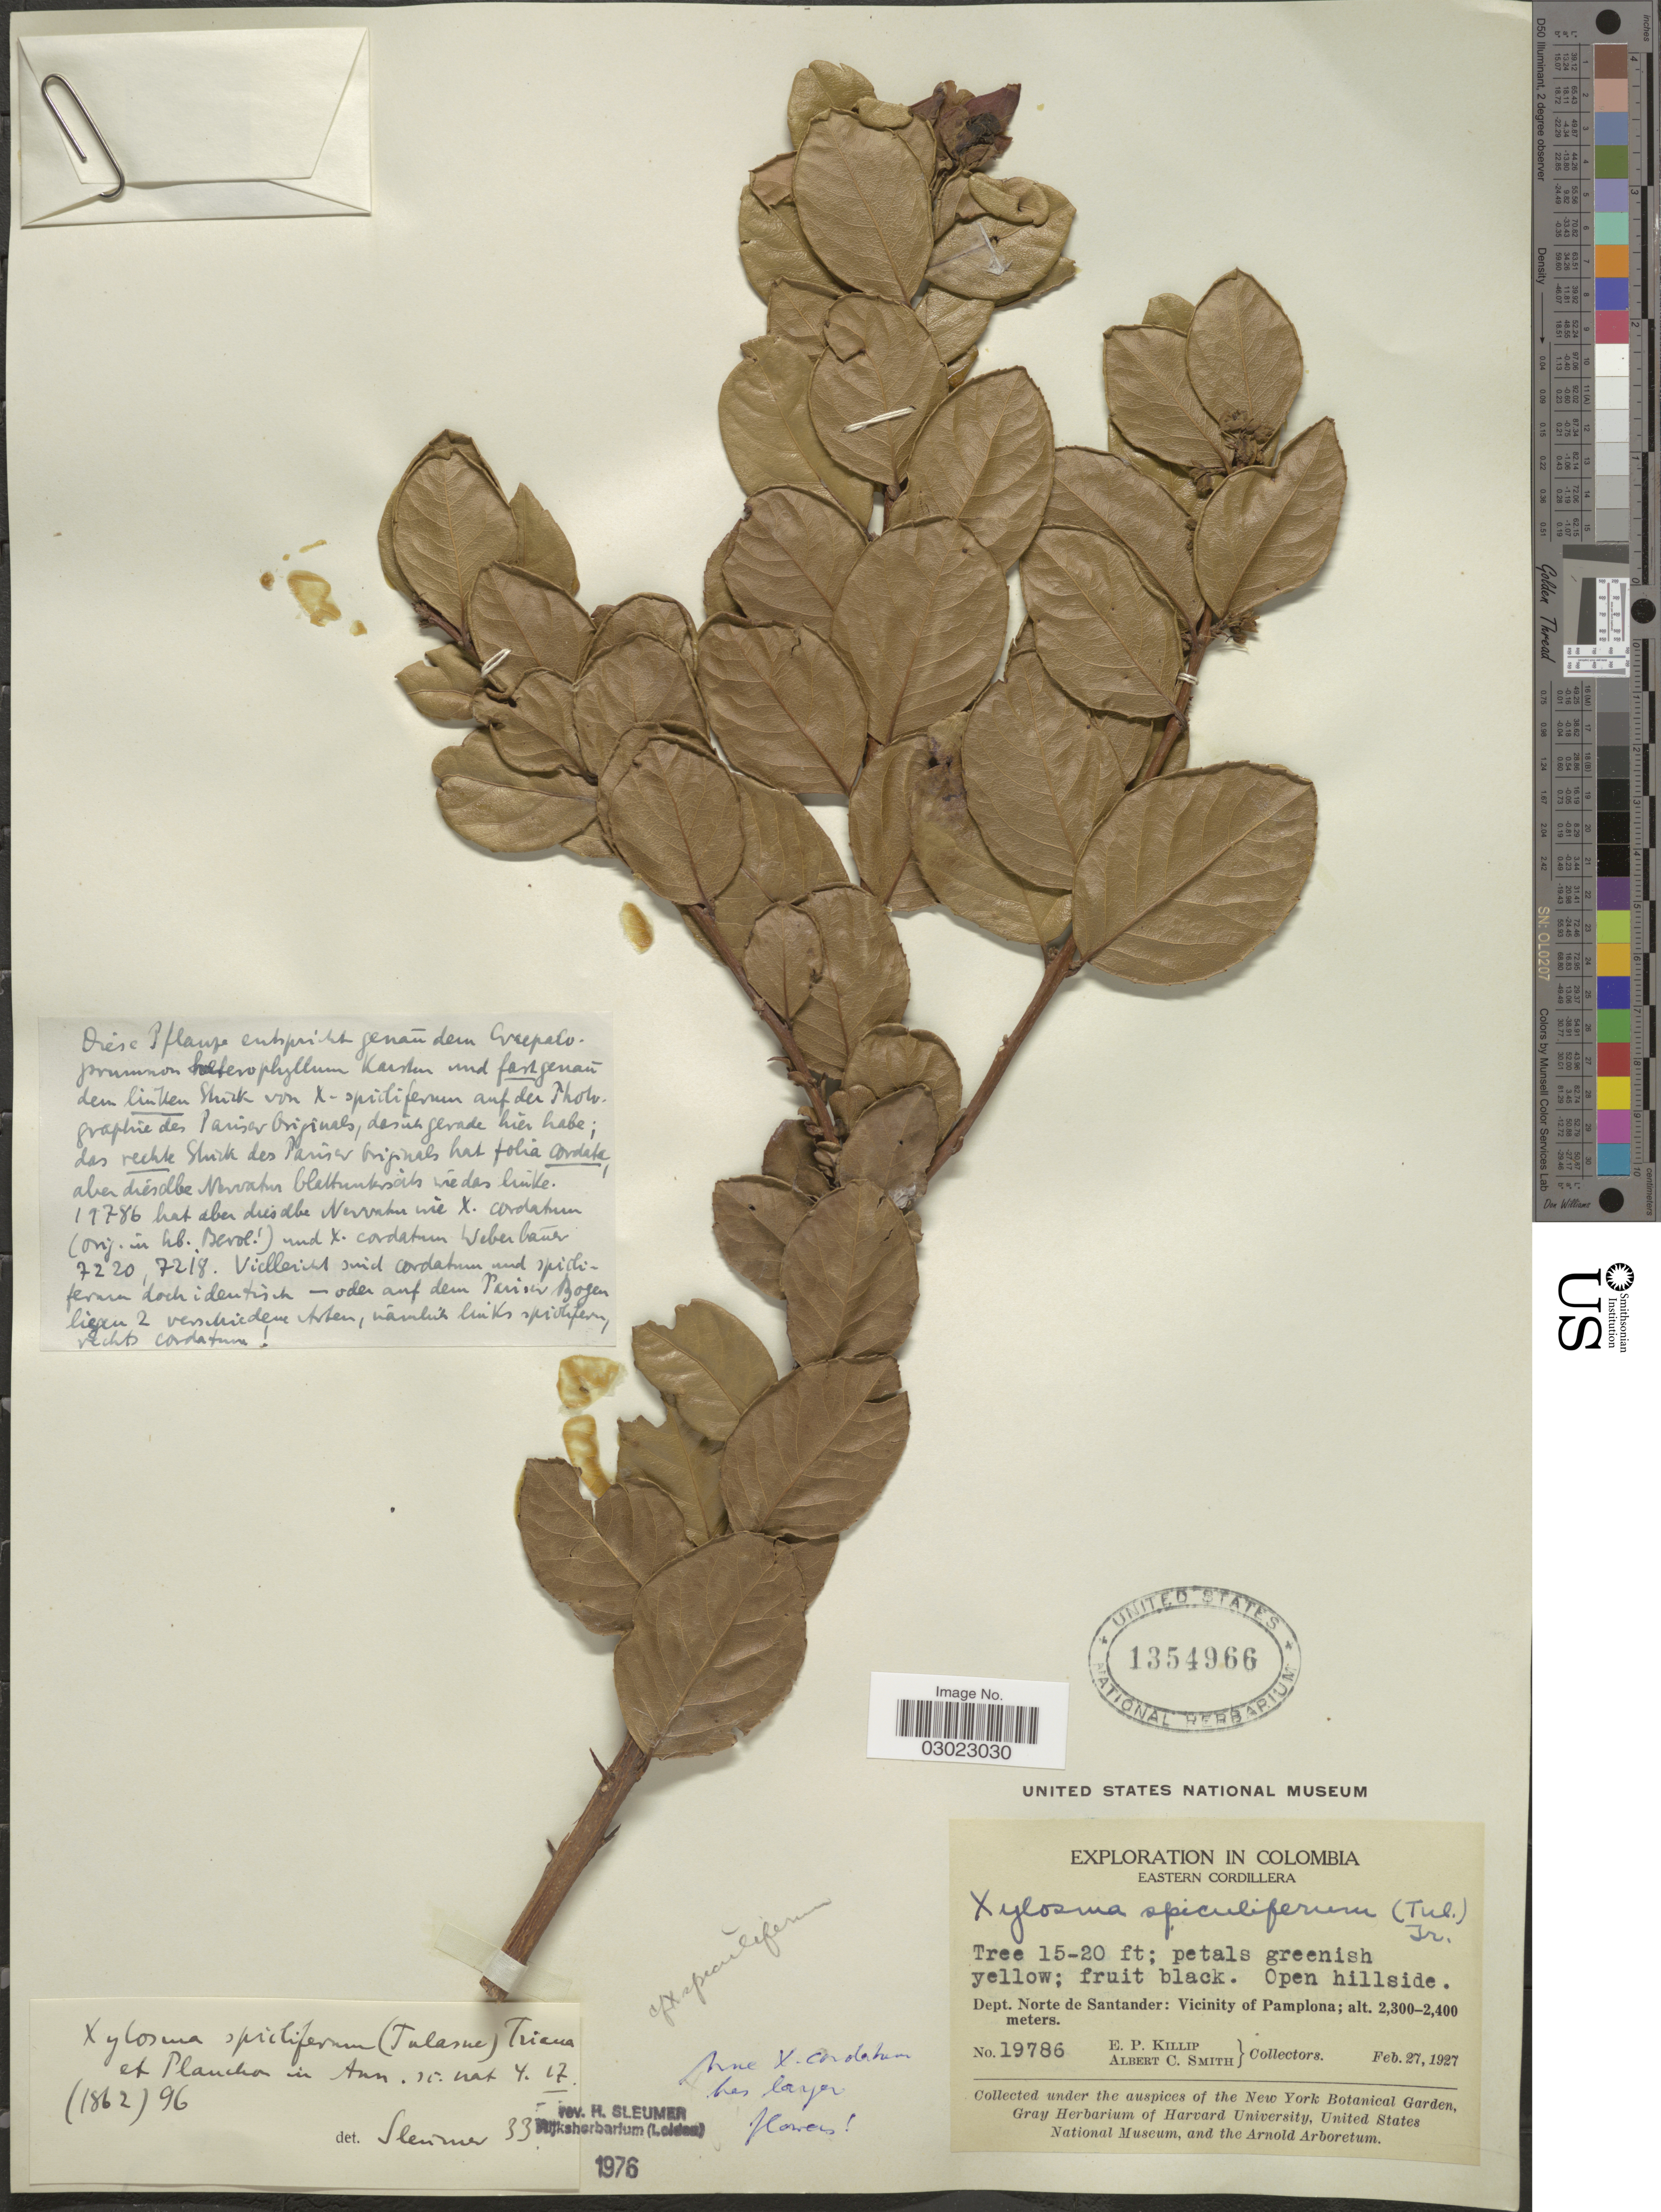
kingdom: Plantae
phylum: Tracheophyta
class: Magnoliopsida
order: Malpighiales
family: Salicaceae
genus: Xylosma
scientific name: Xylosma spiculifera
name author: (Tul.) Triana & Planch.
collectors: E. P. Killip & A. C. Smith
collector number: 19786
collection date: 1927-02-27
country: Colombia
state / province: Norte de Santander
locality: Dept. Norte de Santander: Vicinity of Pamplona. Eastern Cordillera.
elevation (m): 2300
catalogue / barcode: US 1354966